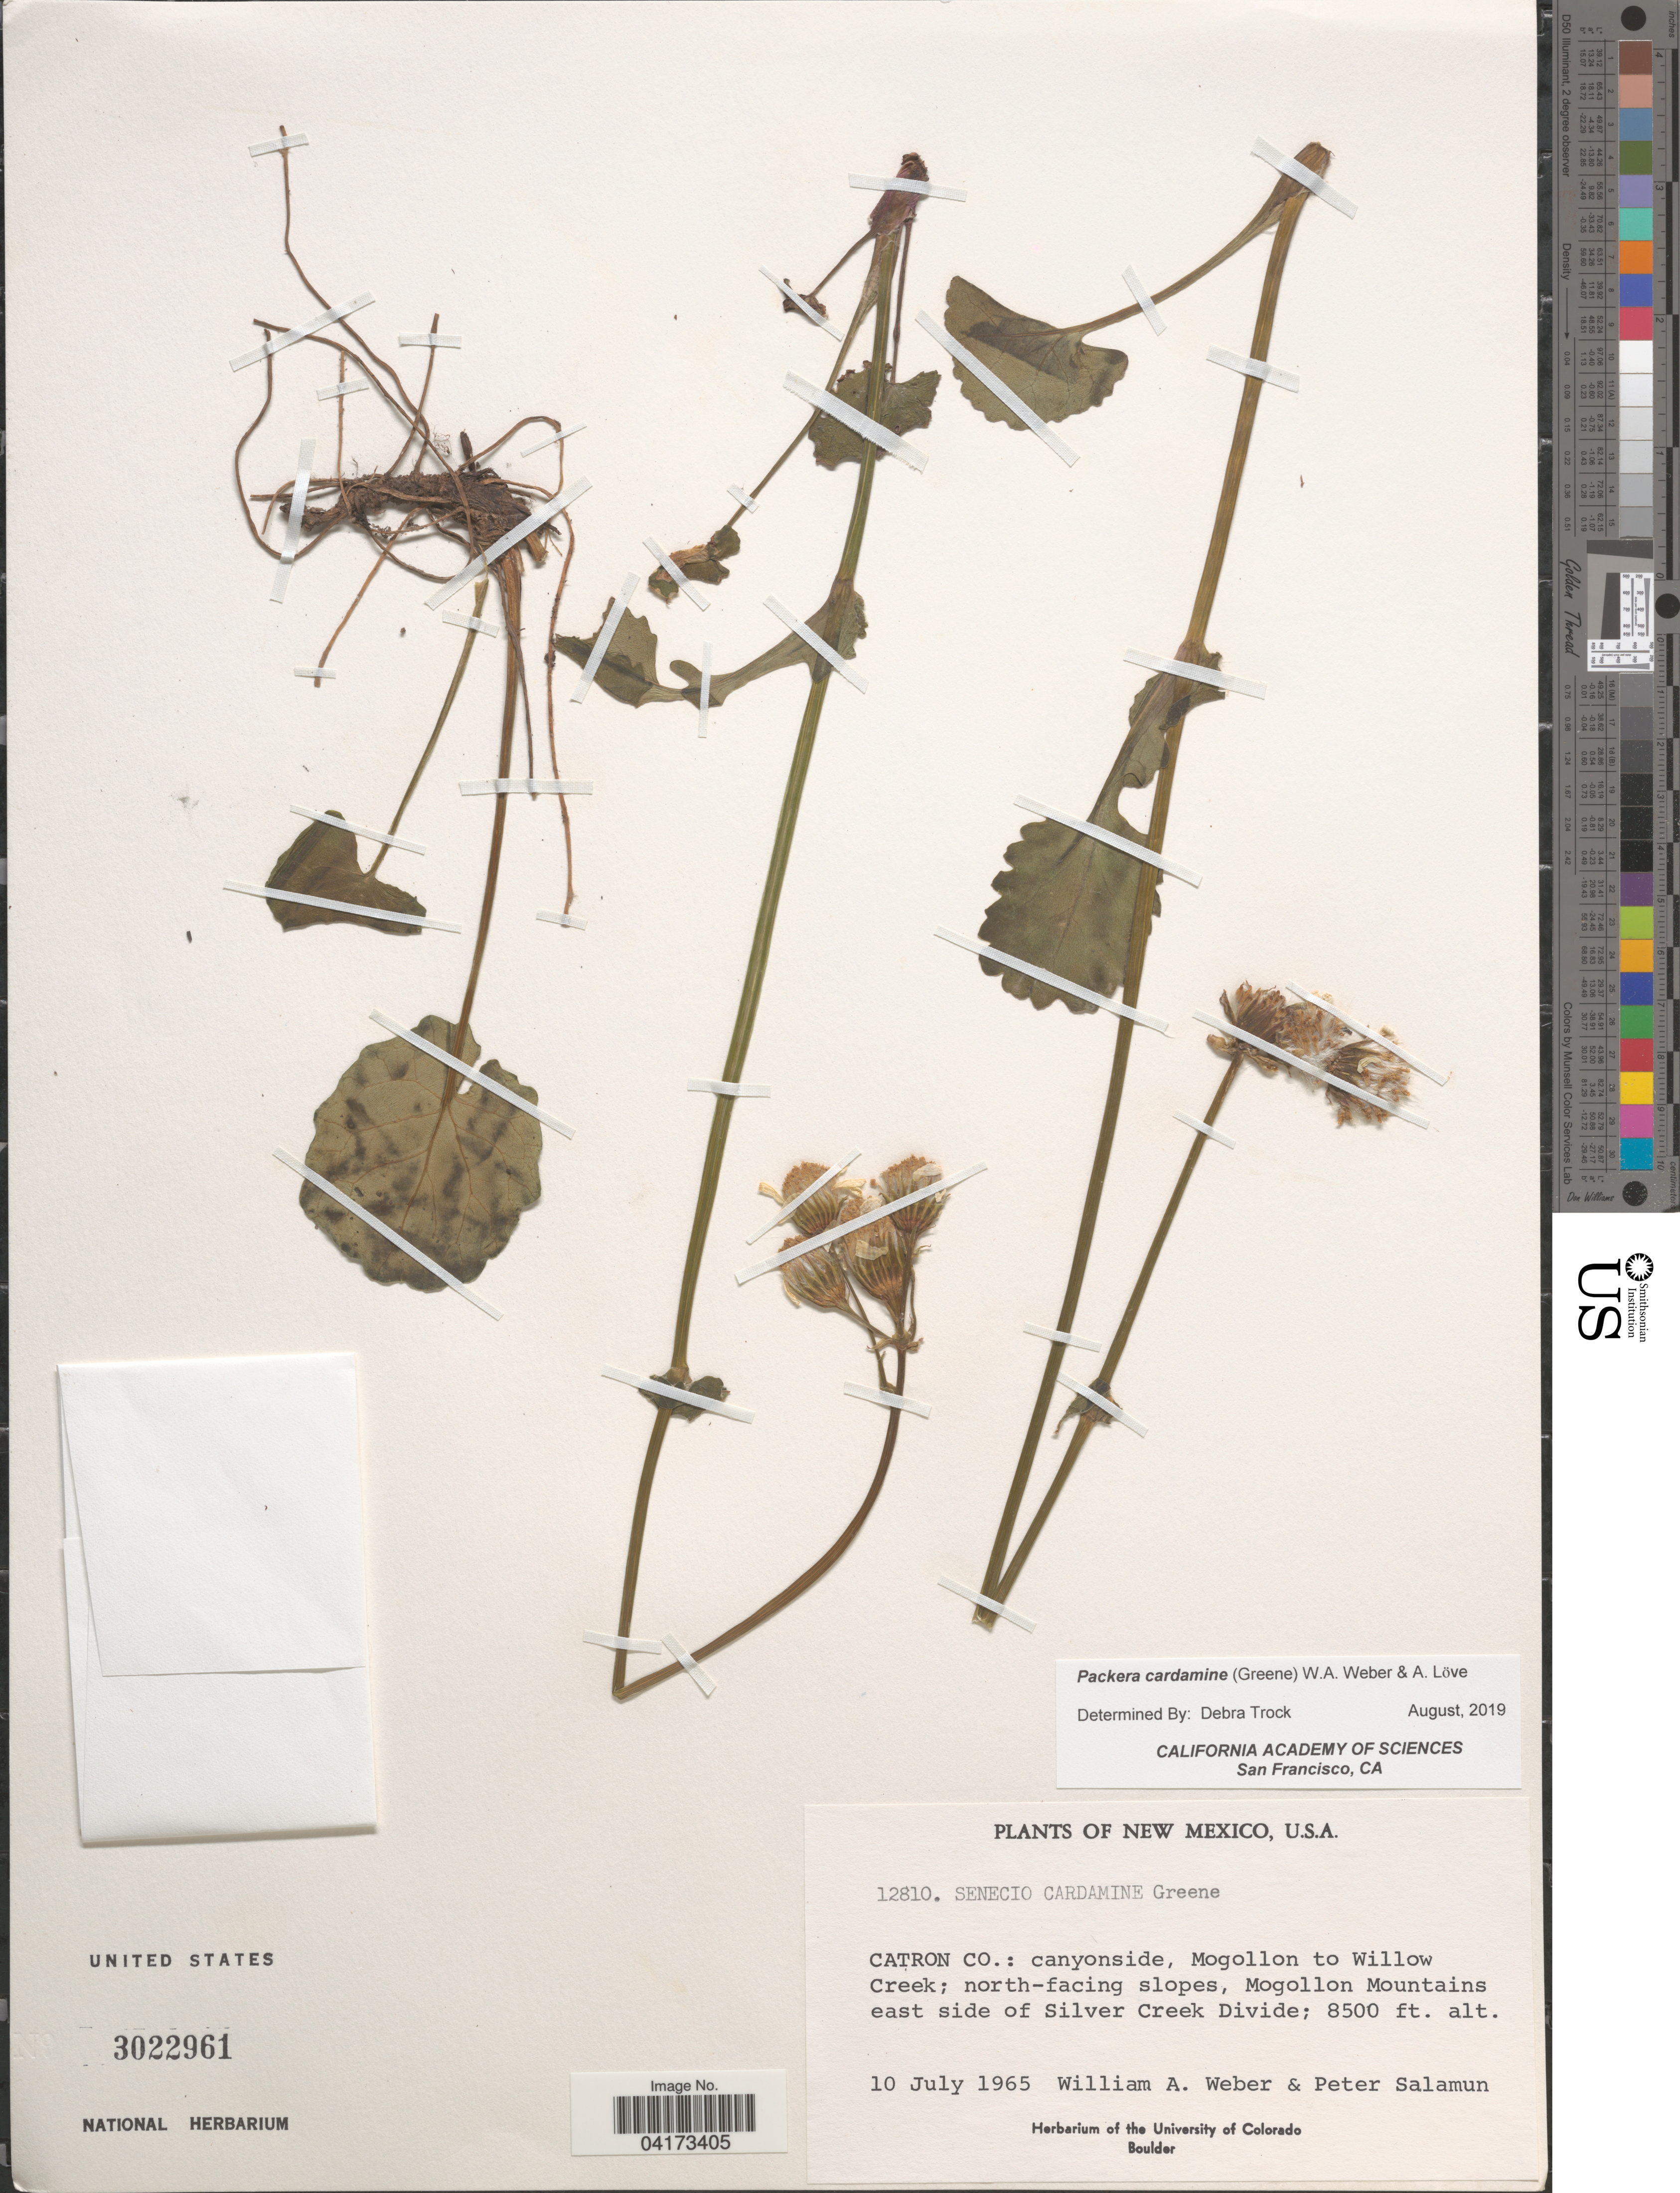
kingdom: Plantae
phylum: Tracheophyta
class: Magnoliopsida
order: Asterales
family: Asteraceae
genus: Packera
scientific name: Packera cardamine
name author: (Greene) W.A. Weber & Á. Löve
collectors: W. A. Weber & P. Salamun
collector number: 12810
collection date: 1965-07-10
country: United States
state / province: New Mexico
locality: Catron Co.: canyonside, Mogollon to Willow Creek; north-facing slopes, Mogollon Mountains east side of Silver Creek Divide.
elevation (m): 2591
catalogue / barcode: US 3022961